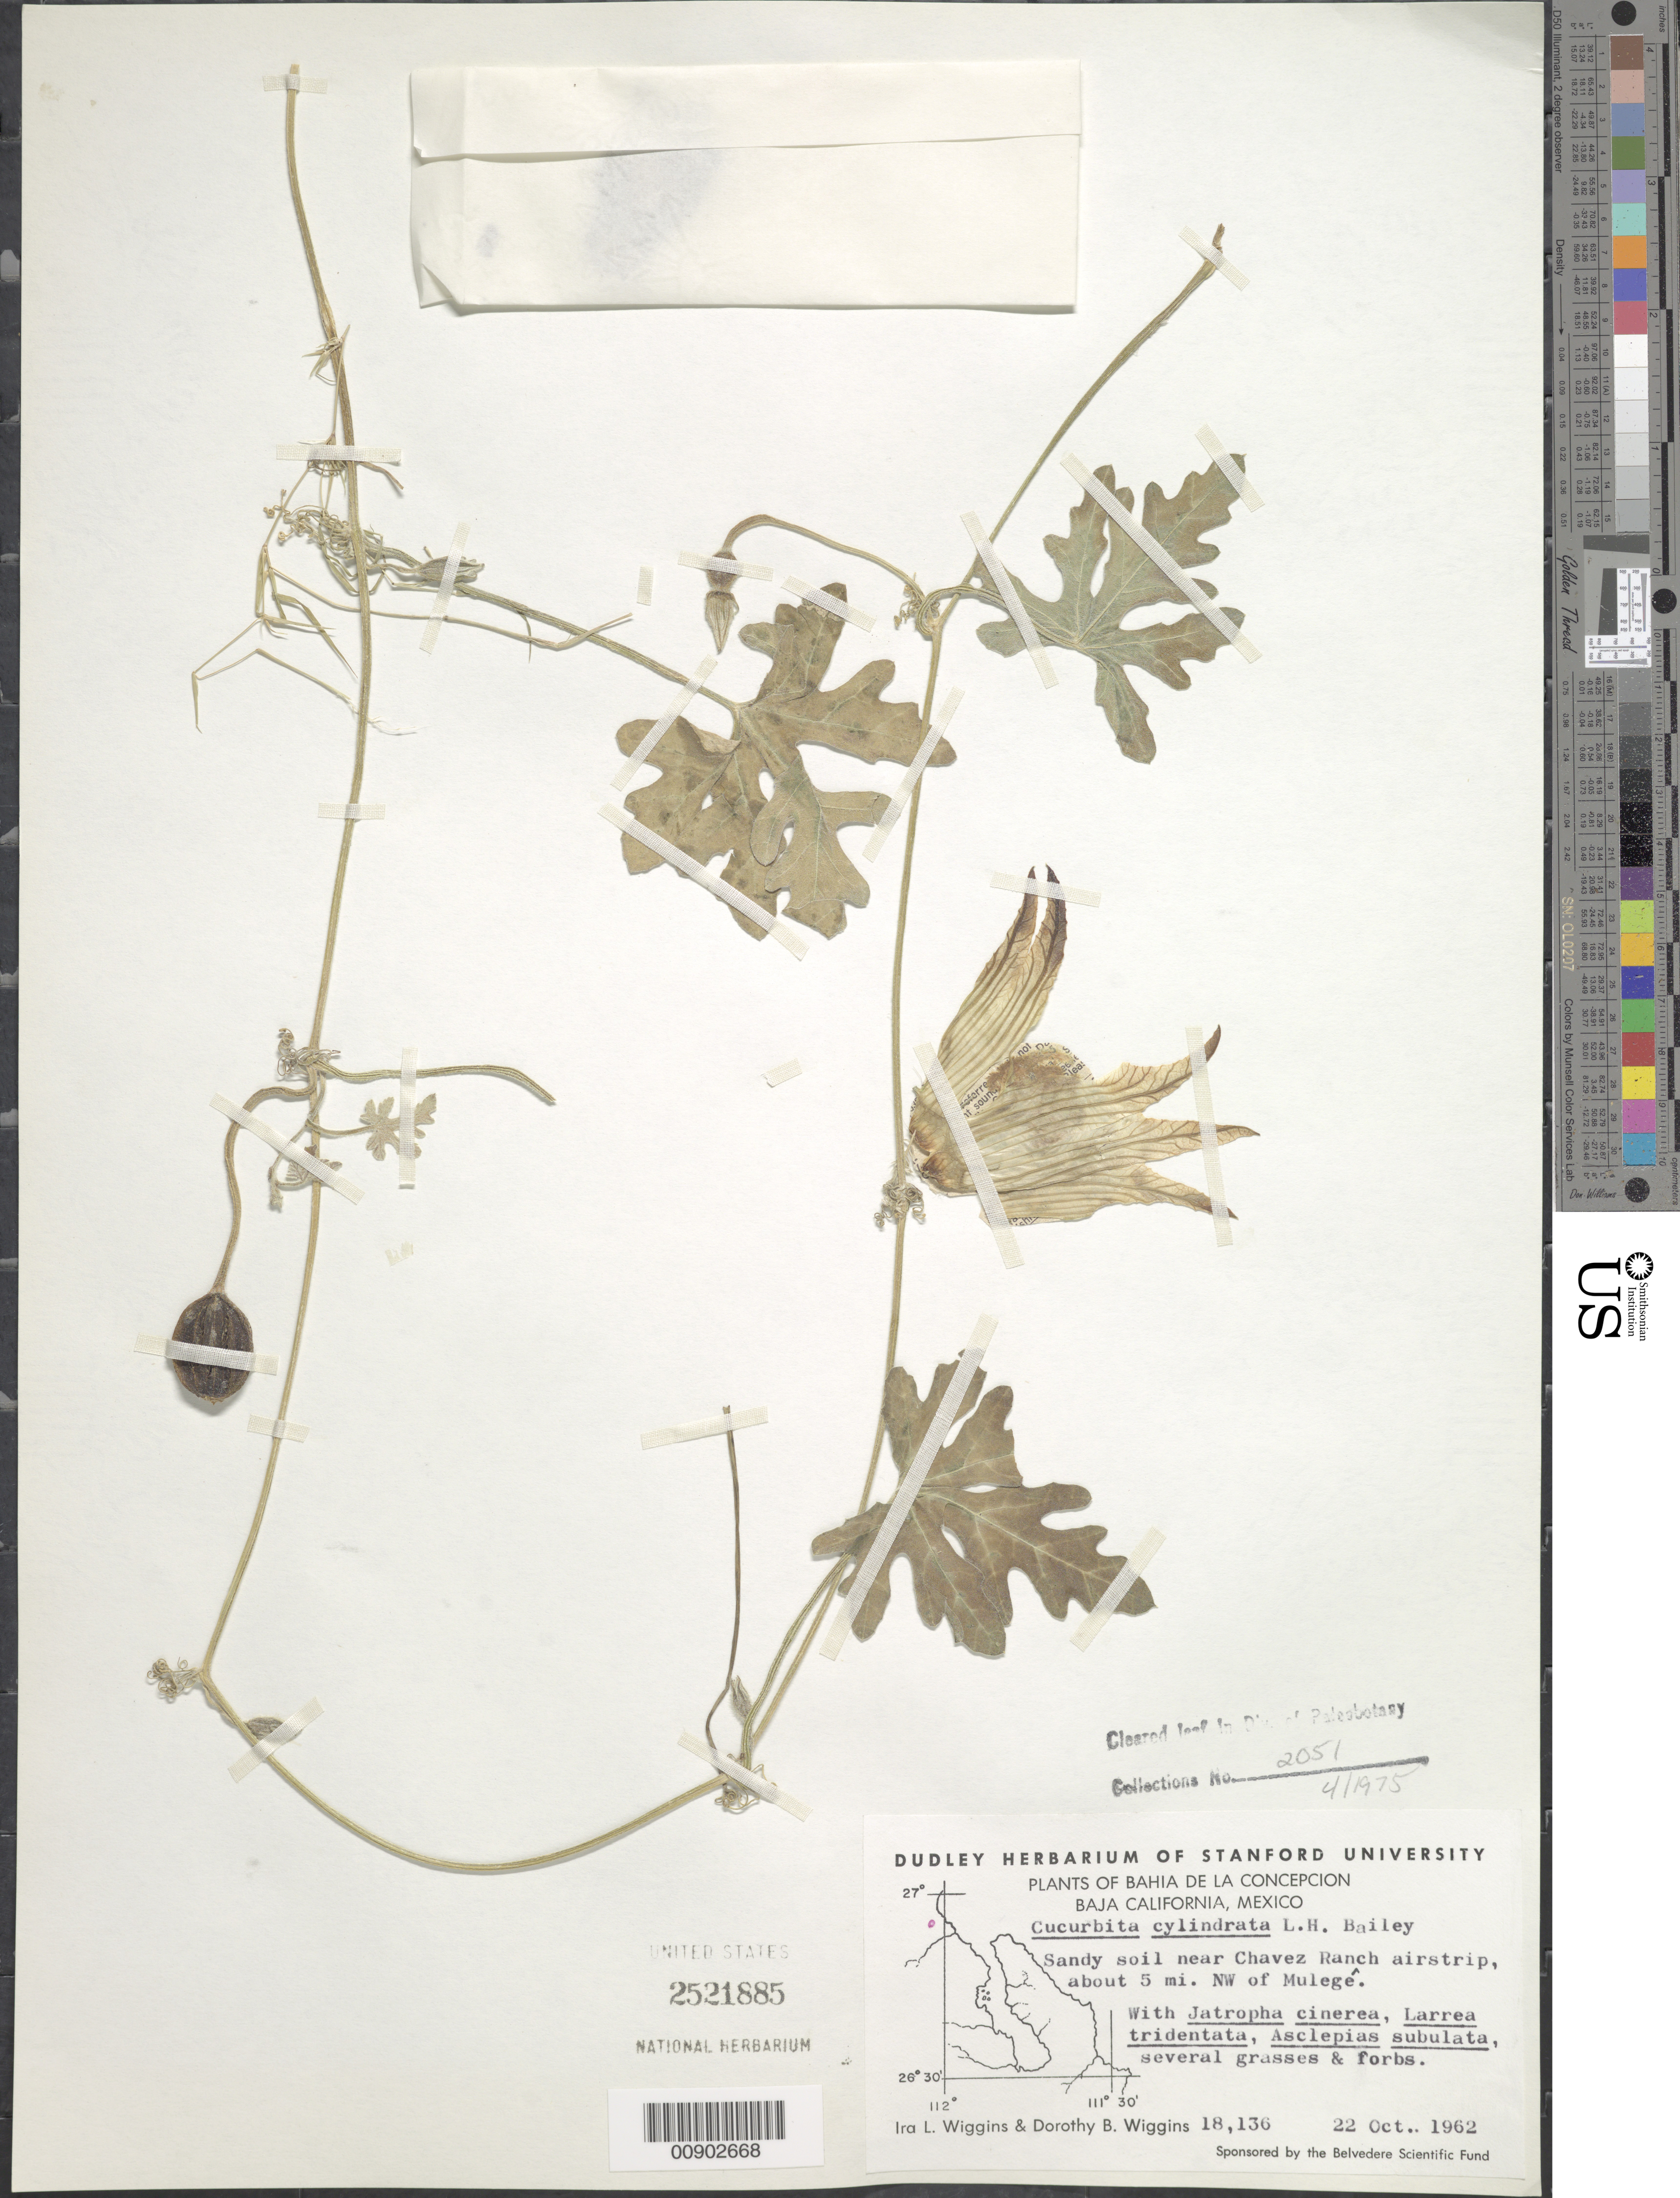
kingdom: Plantae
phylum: Tracheophyta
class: Magnoliopsida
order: Cucurbitales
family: Cucurbitaceae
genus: Cucurbita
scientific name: Cucurbita cylindrata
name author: L.H. Bailey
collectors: I. L. Wiggins & D. B. Wiggins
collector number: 18136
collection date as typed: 22 Oct 1962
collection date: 1962-10-22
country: Mexico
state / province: Baja California Sur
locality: Bahía de la Concepción, Baja California Sur. Near Chavez Ranch airstrip, about 5 mi. NW of Mulege.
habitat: Sandy soil, with Jatropha cinerea, Larrea tridentata, Asclepias subulata, several grasses & forbs.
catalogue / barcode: US 2521885